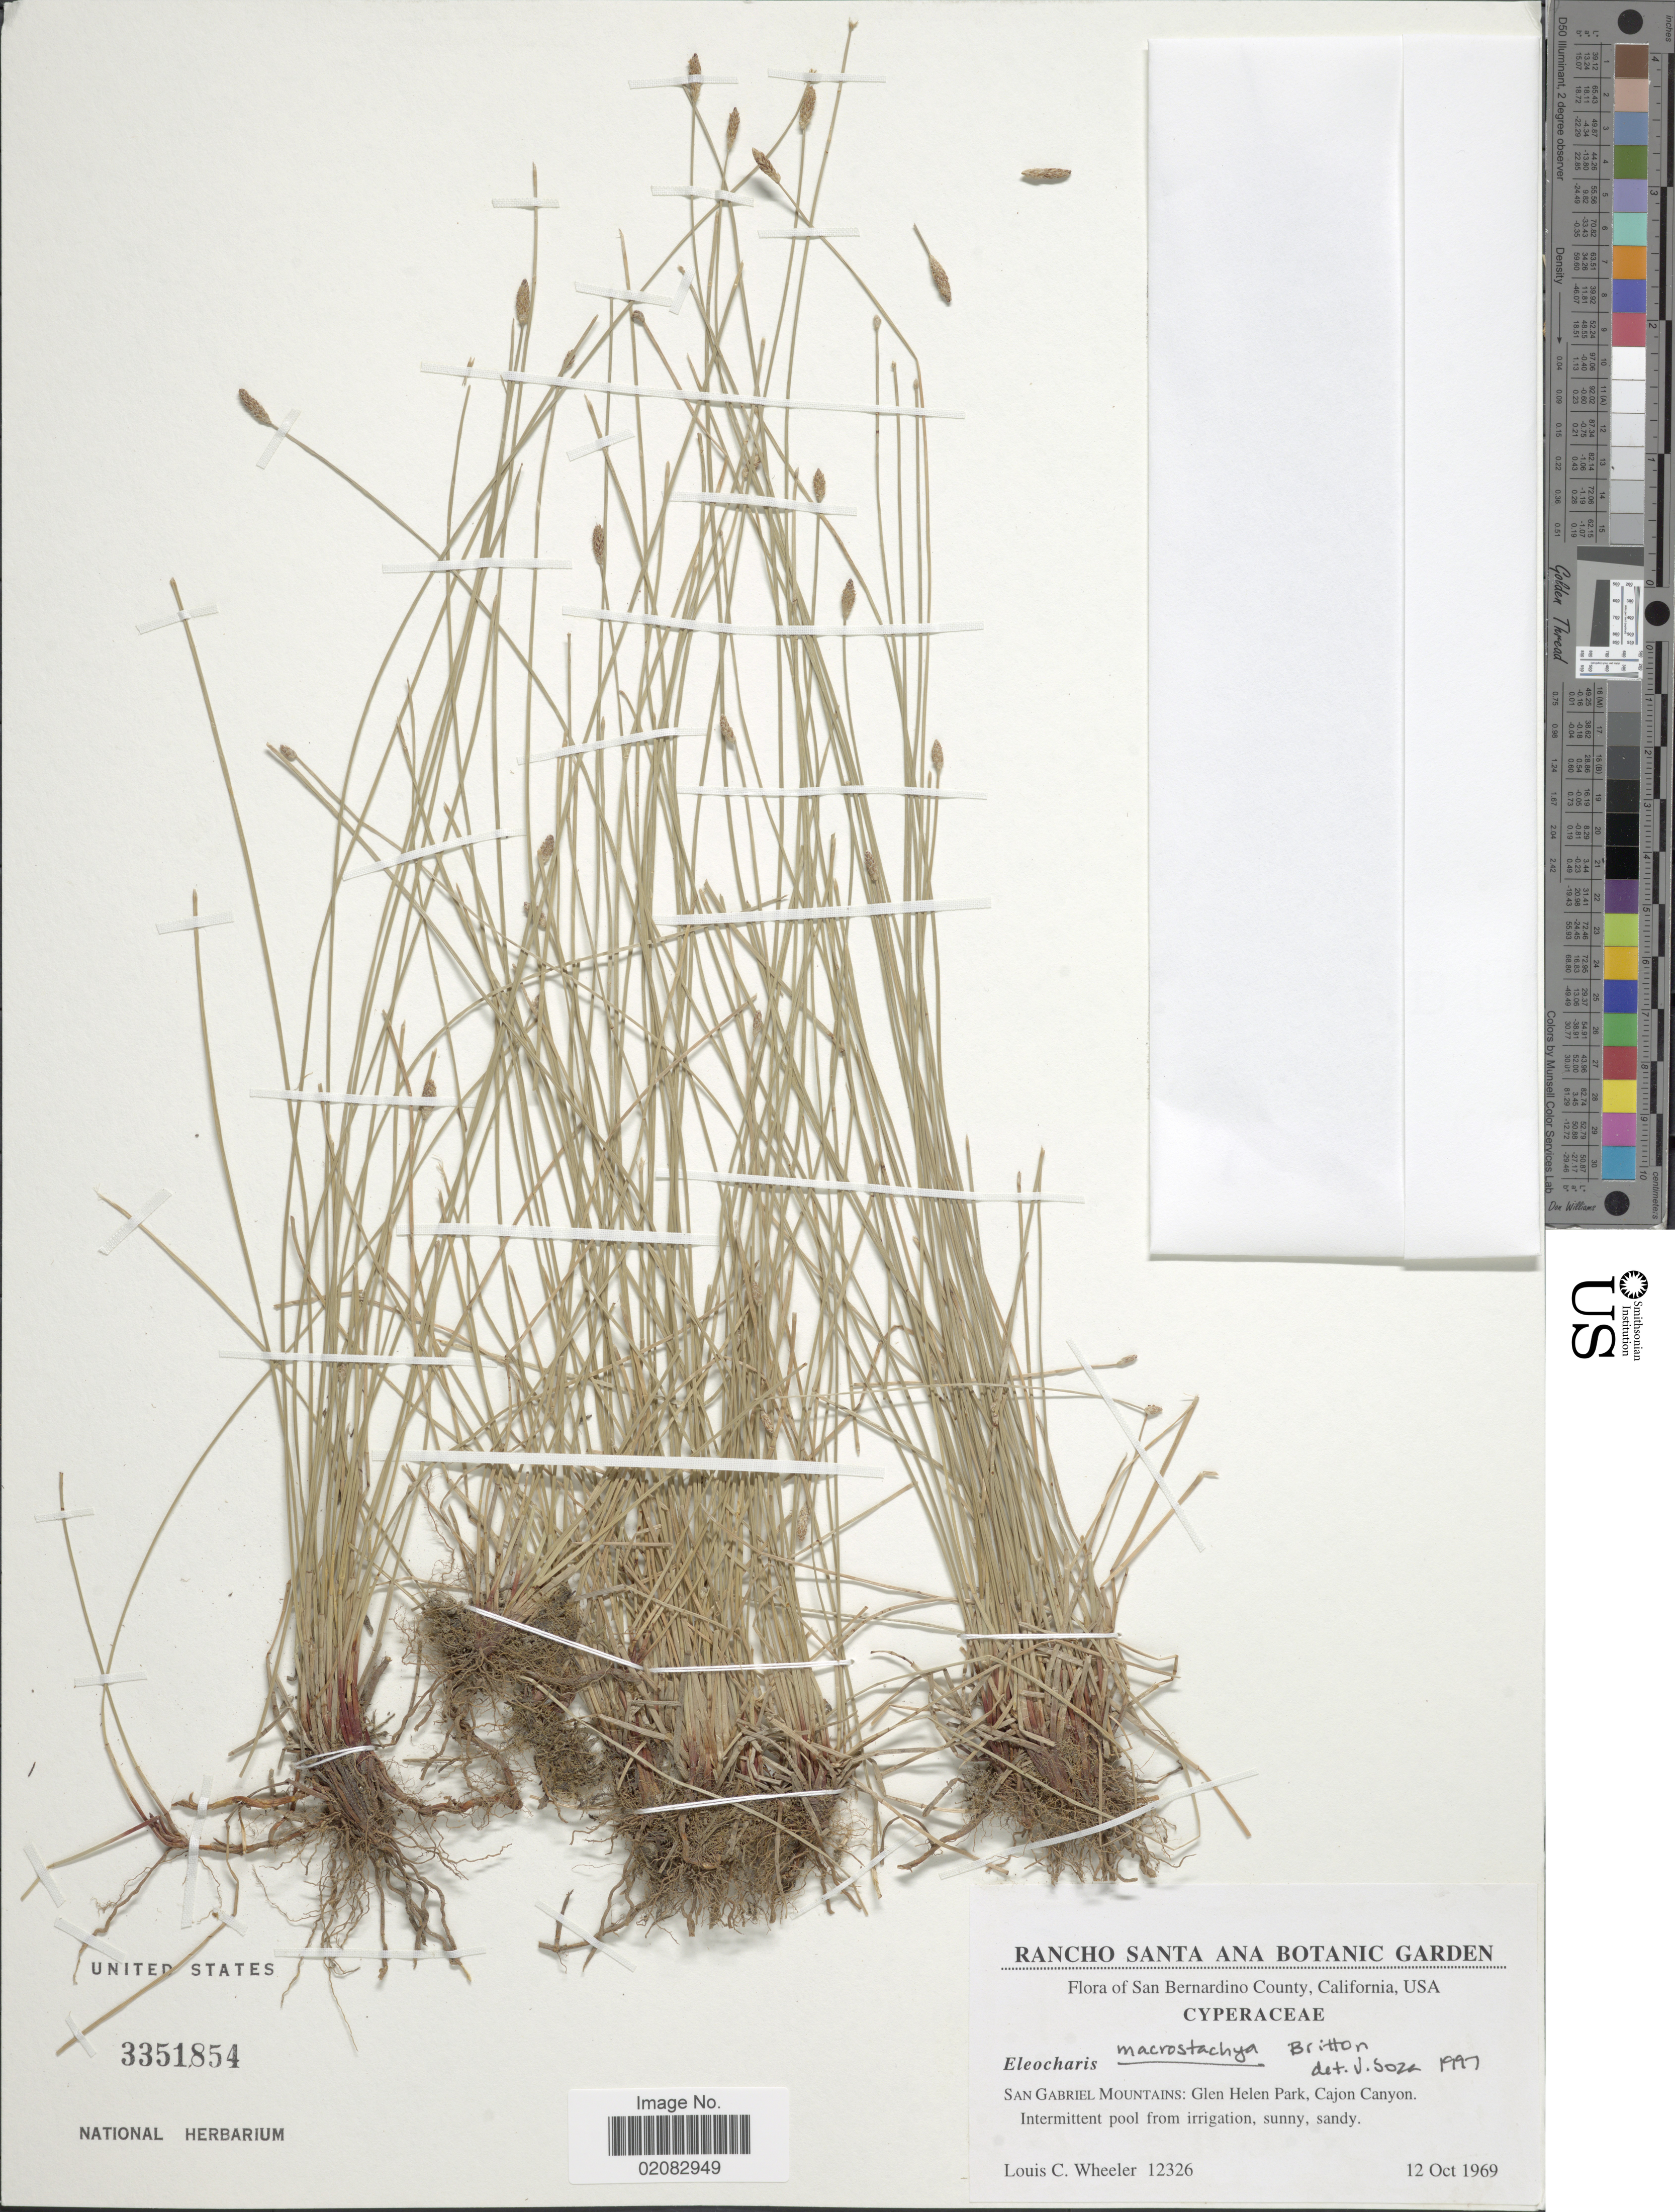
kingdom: Plantae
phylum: Tracheophyta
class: Liliopsida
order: Poales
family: Cyperaceae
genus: Eleocharis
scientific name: Eleocharis macrostachya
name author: Britton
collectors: L. C. Wheeler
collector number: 12326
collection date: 1969-10-12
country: United States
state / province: California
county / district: San Bernardino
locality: San Bernardino County, San Gabriel Mountains: Glen Helen Park, Cajon Canyon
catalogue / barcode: US 3351854